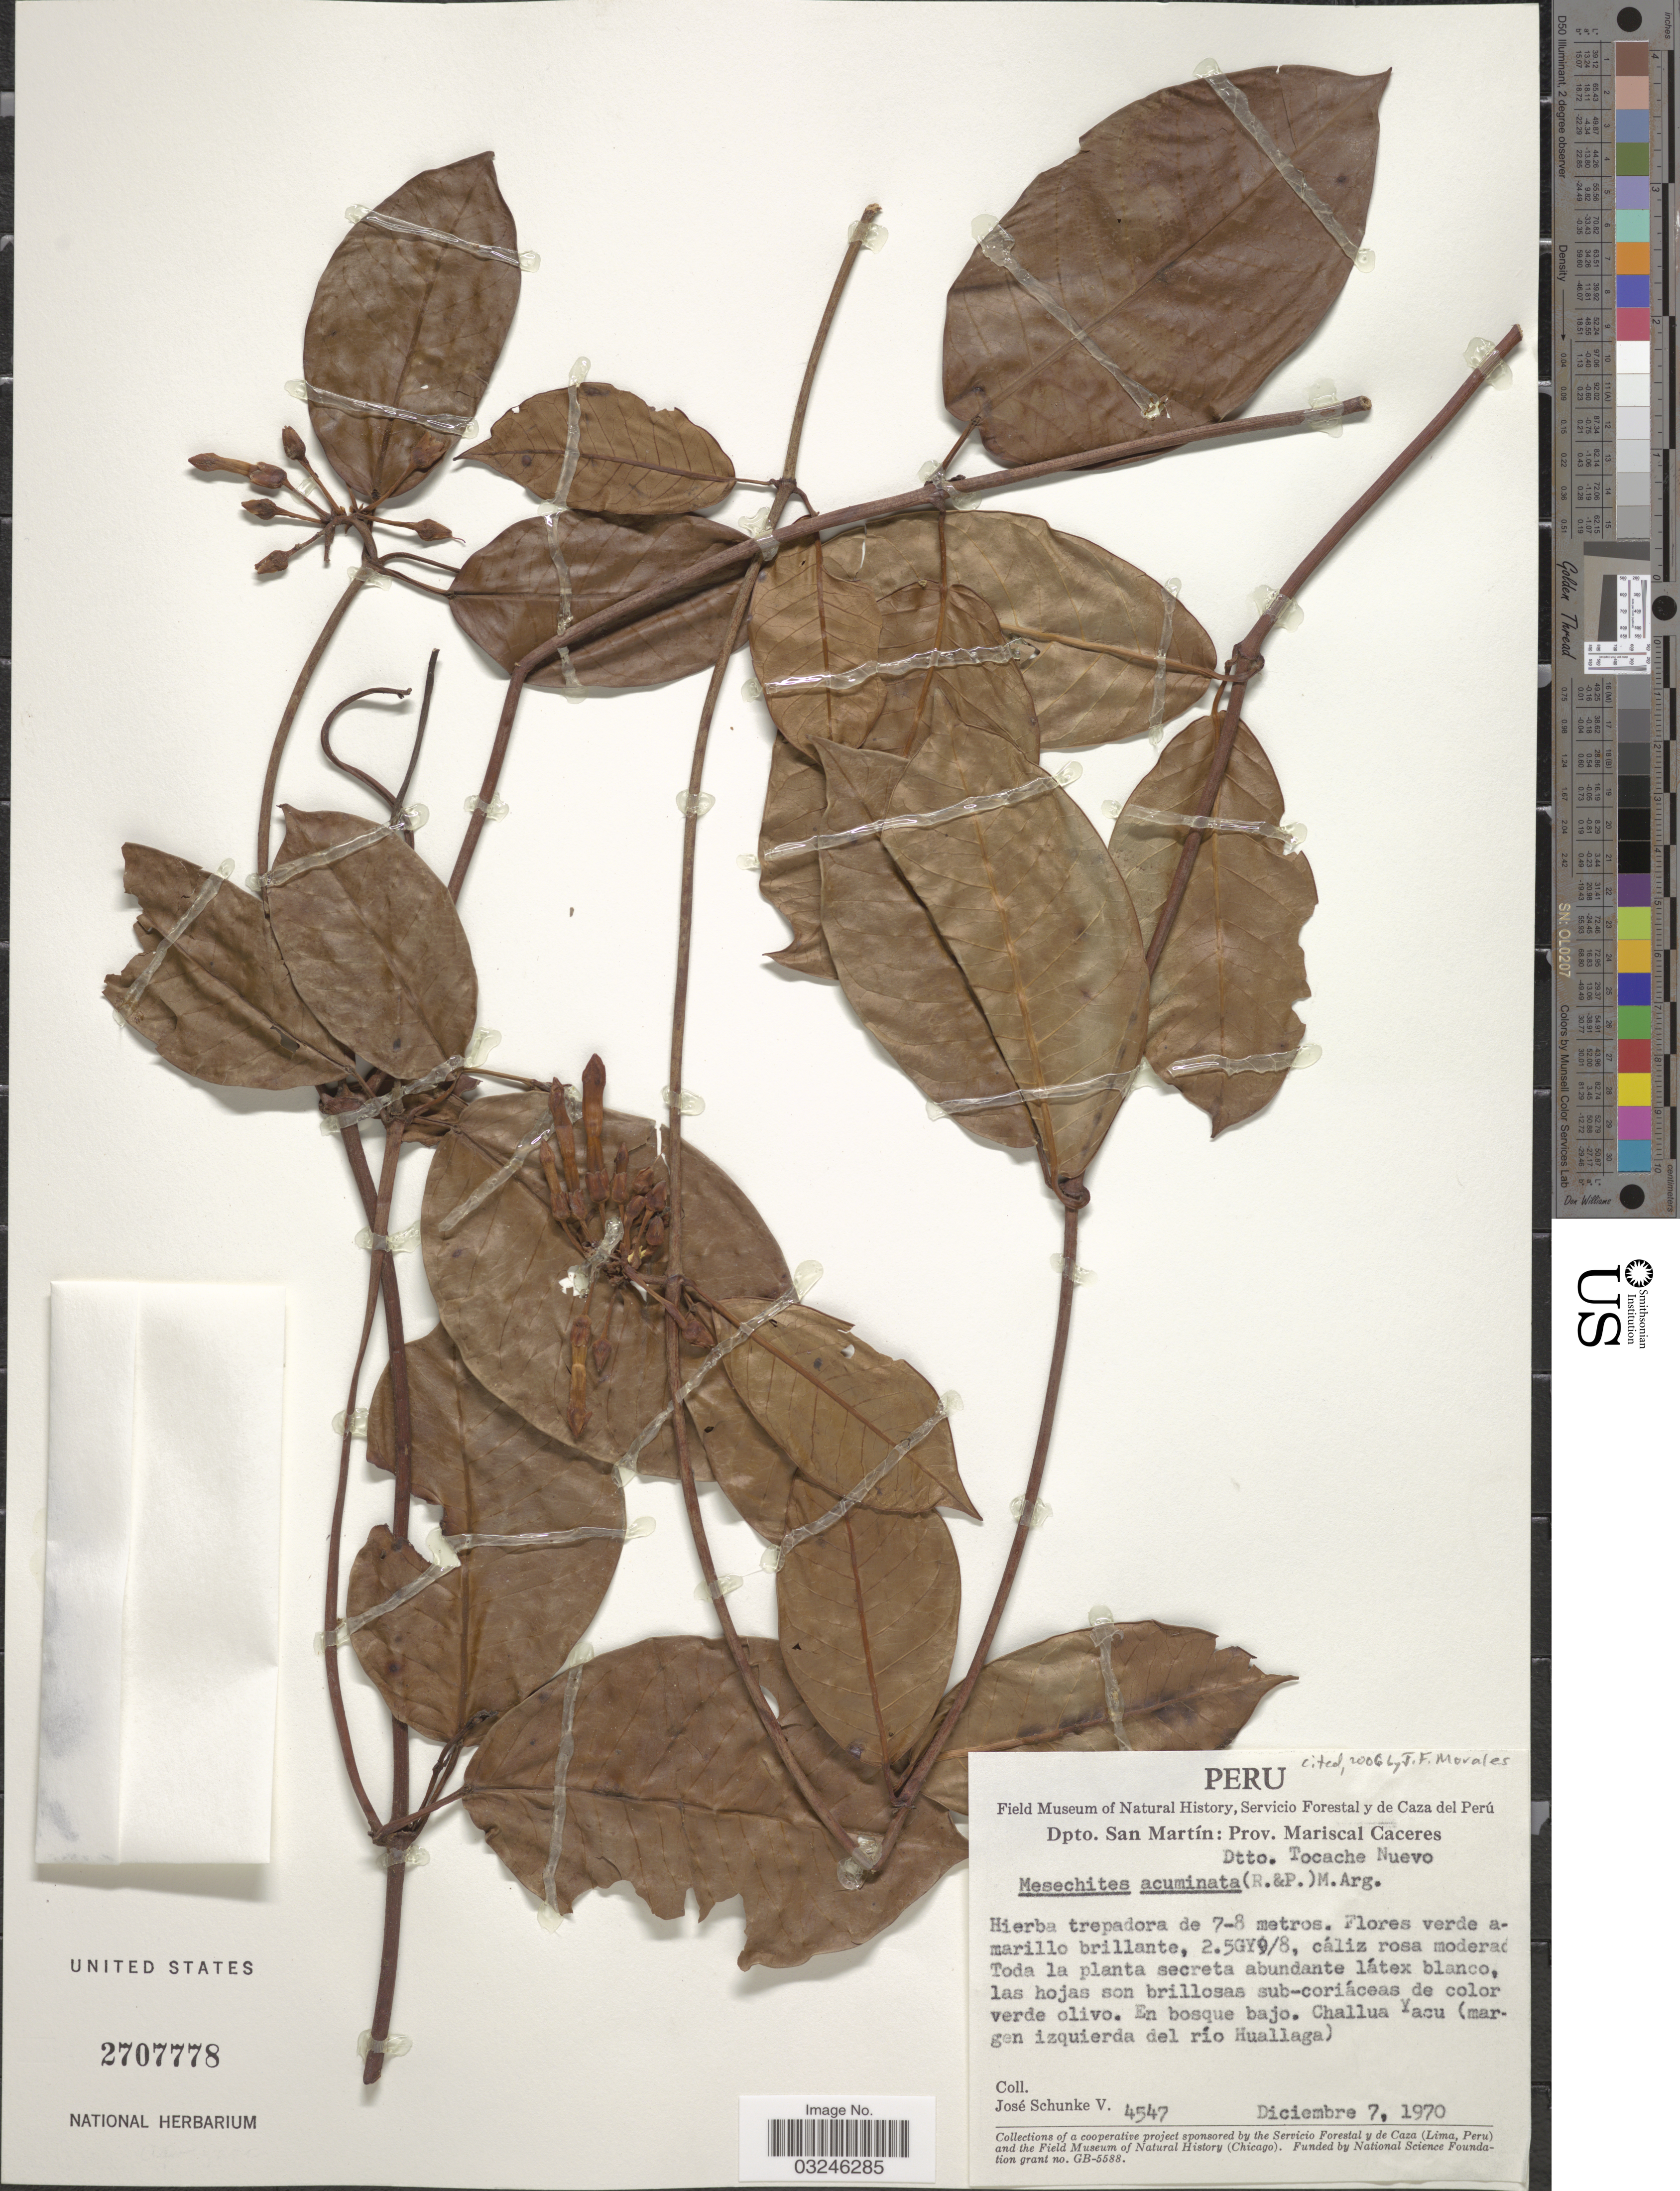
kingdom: Plantae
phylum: Tracheophyta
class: Magnoliopsida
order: Gentianales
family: Apocynaceae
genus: Mesechites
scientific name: Mesechites acuminatus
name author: (Ruiz & Pav.) Müll. Arg.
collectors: J. Schunke Vigo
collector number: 4547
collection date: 1970-12-07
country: Peru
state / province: San Martín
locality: Dpto. San Martín: Prov. Mariscal Caceres. Dtto. Tocache Nuevo. Challua Yacu (margen izquierda del río Huallaga).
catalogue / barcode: US 2707778